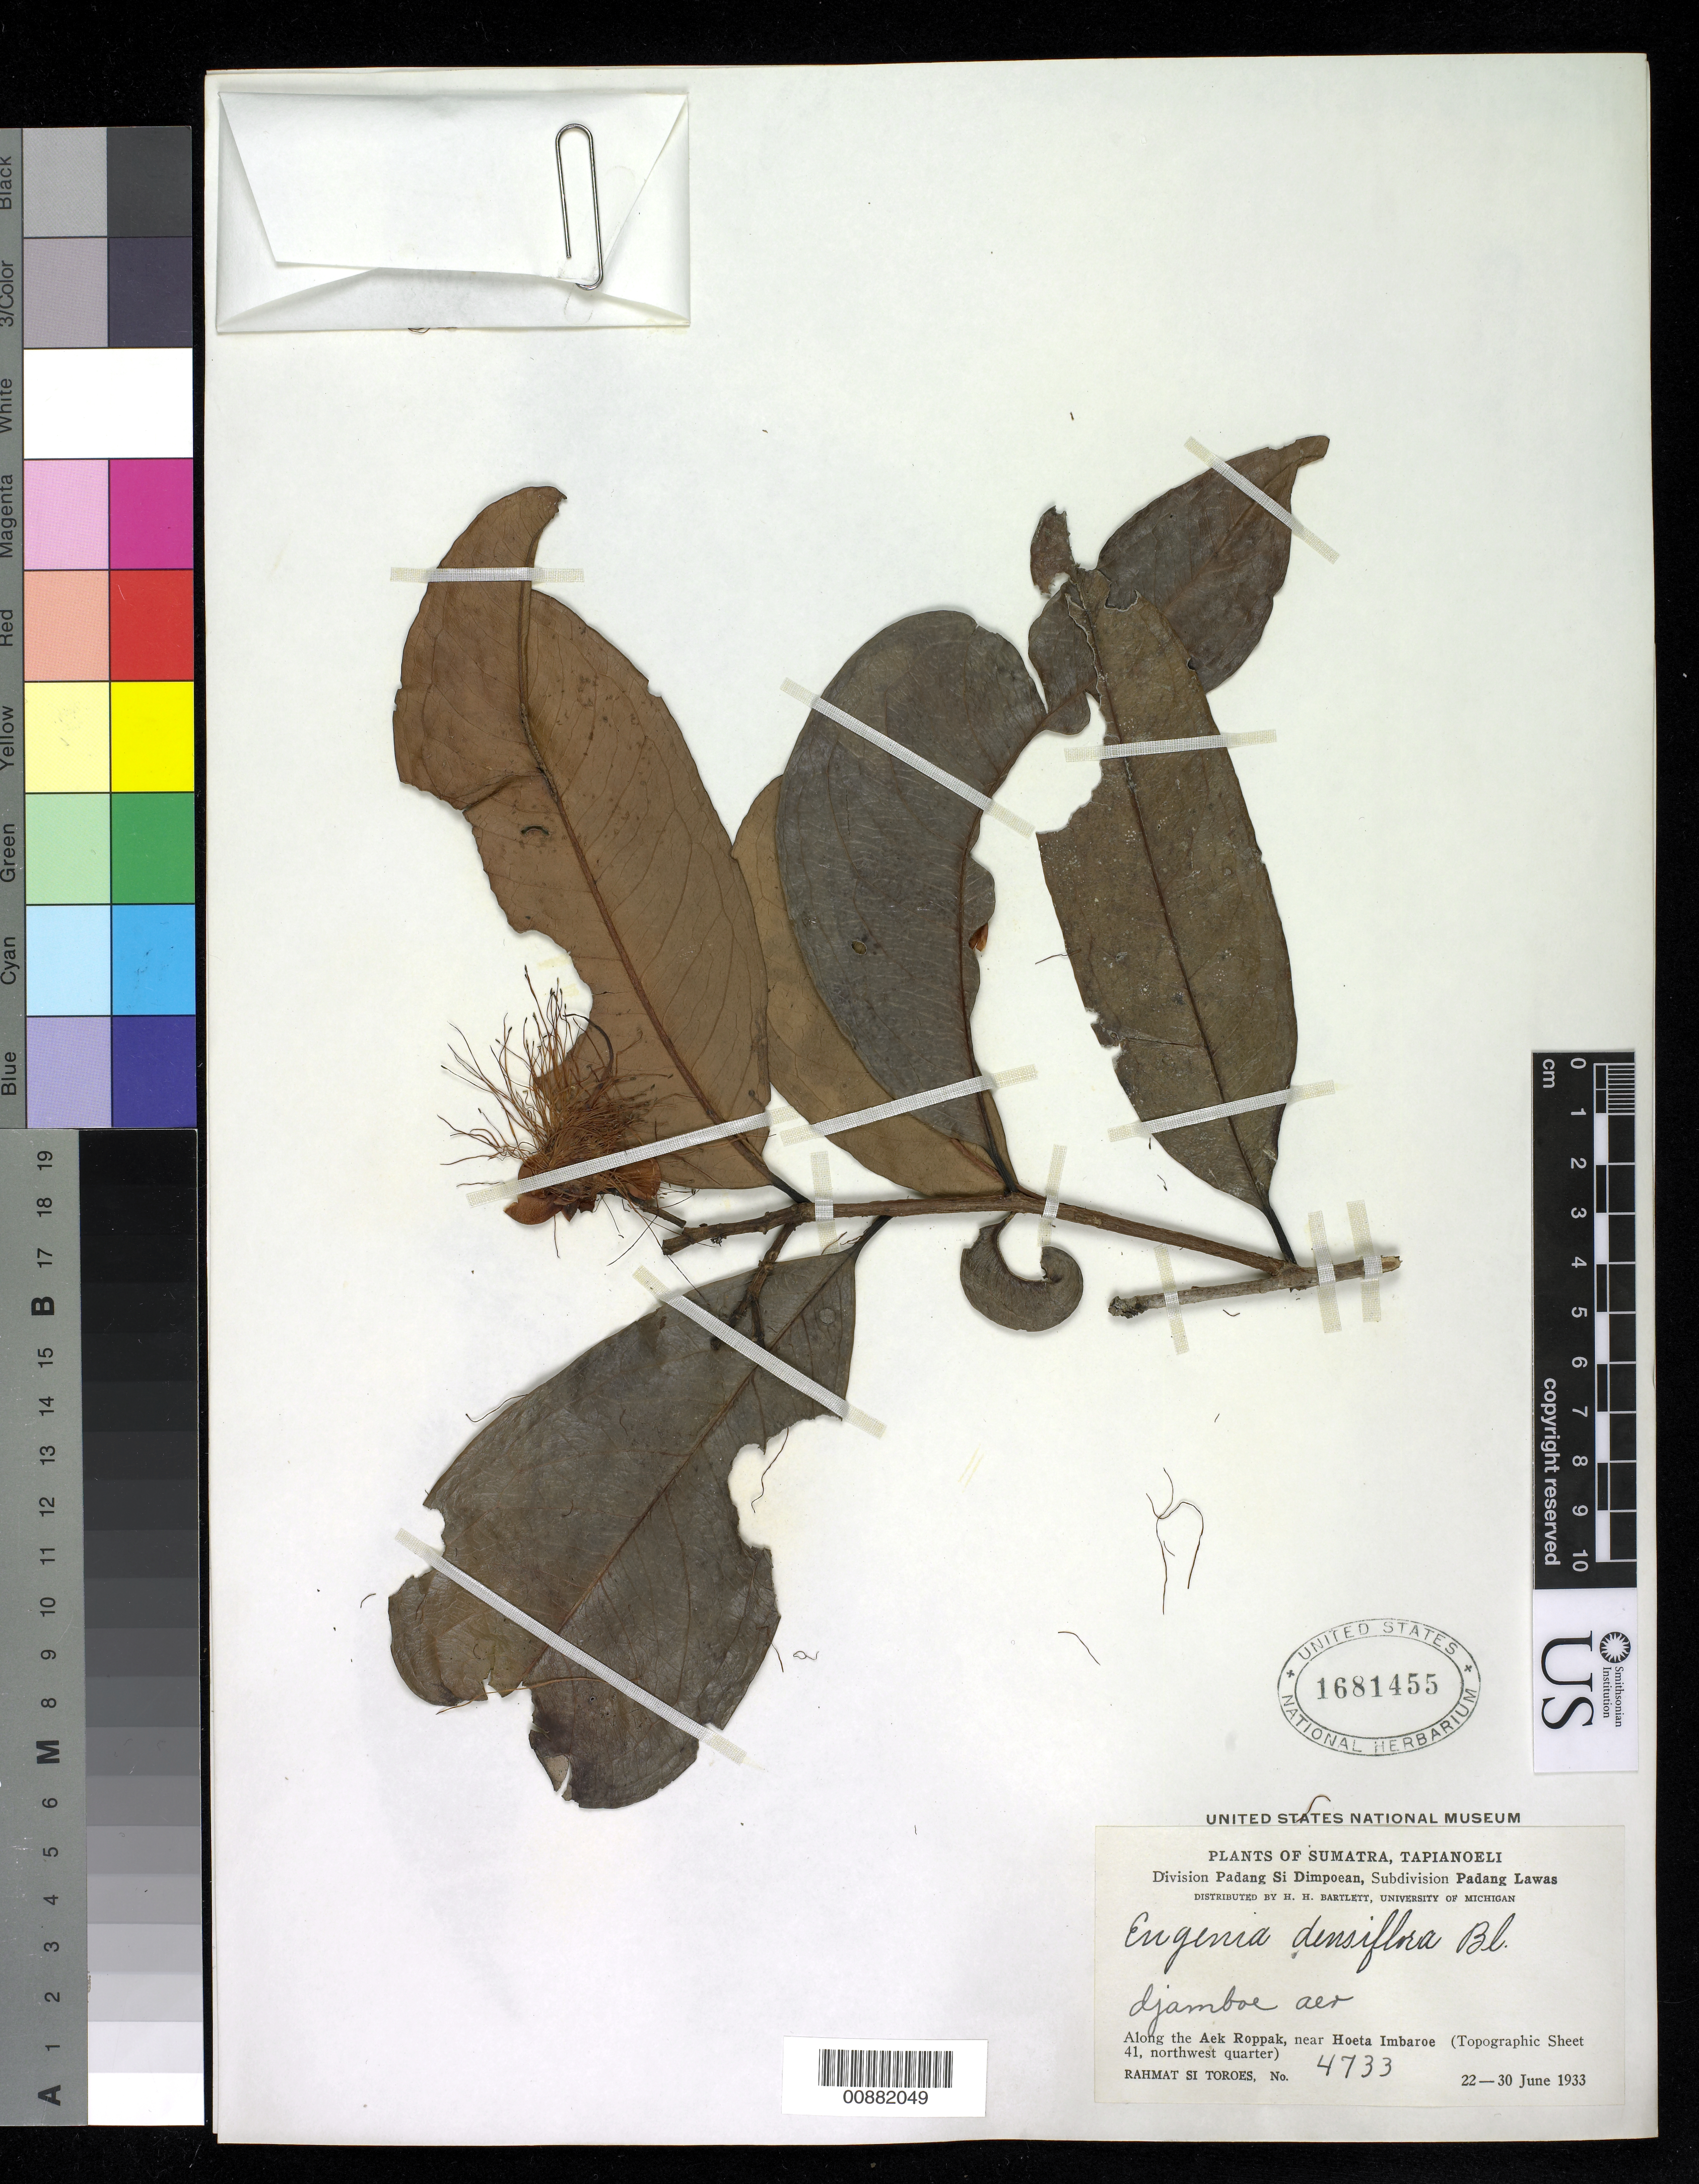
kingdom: Plantae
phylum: Tracheophyta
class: Magnoliopsida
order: Myrtales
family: Myrtaceae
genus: Syzygium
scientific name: Syzygium densiflorum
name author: Brongn. & Gris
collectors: Rahmat Si Boeea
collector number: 5054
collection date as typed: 21 Jul 1933 to 29 Jul 1933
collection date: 1933-07-21/1933-07-29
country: Indonesia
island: Sumatra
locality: Padang Si Dimpoean, Padang Lawas, Sopsopan on Aek Si Olip (topographic sheet 41, northwest quarter)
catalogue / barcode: US 1681125